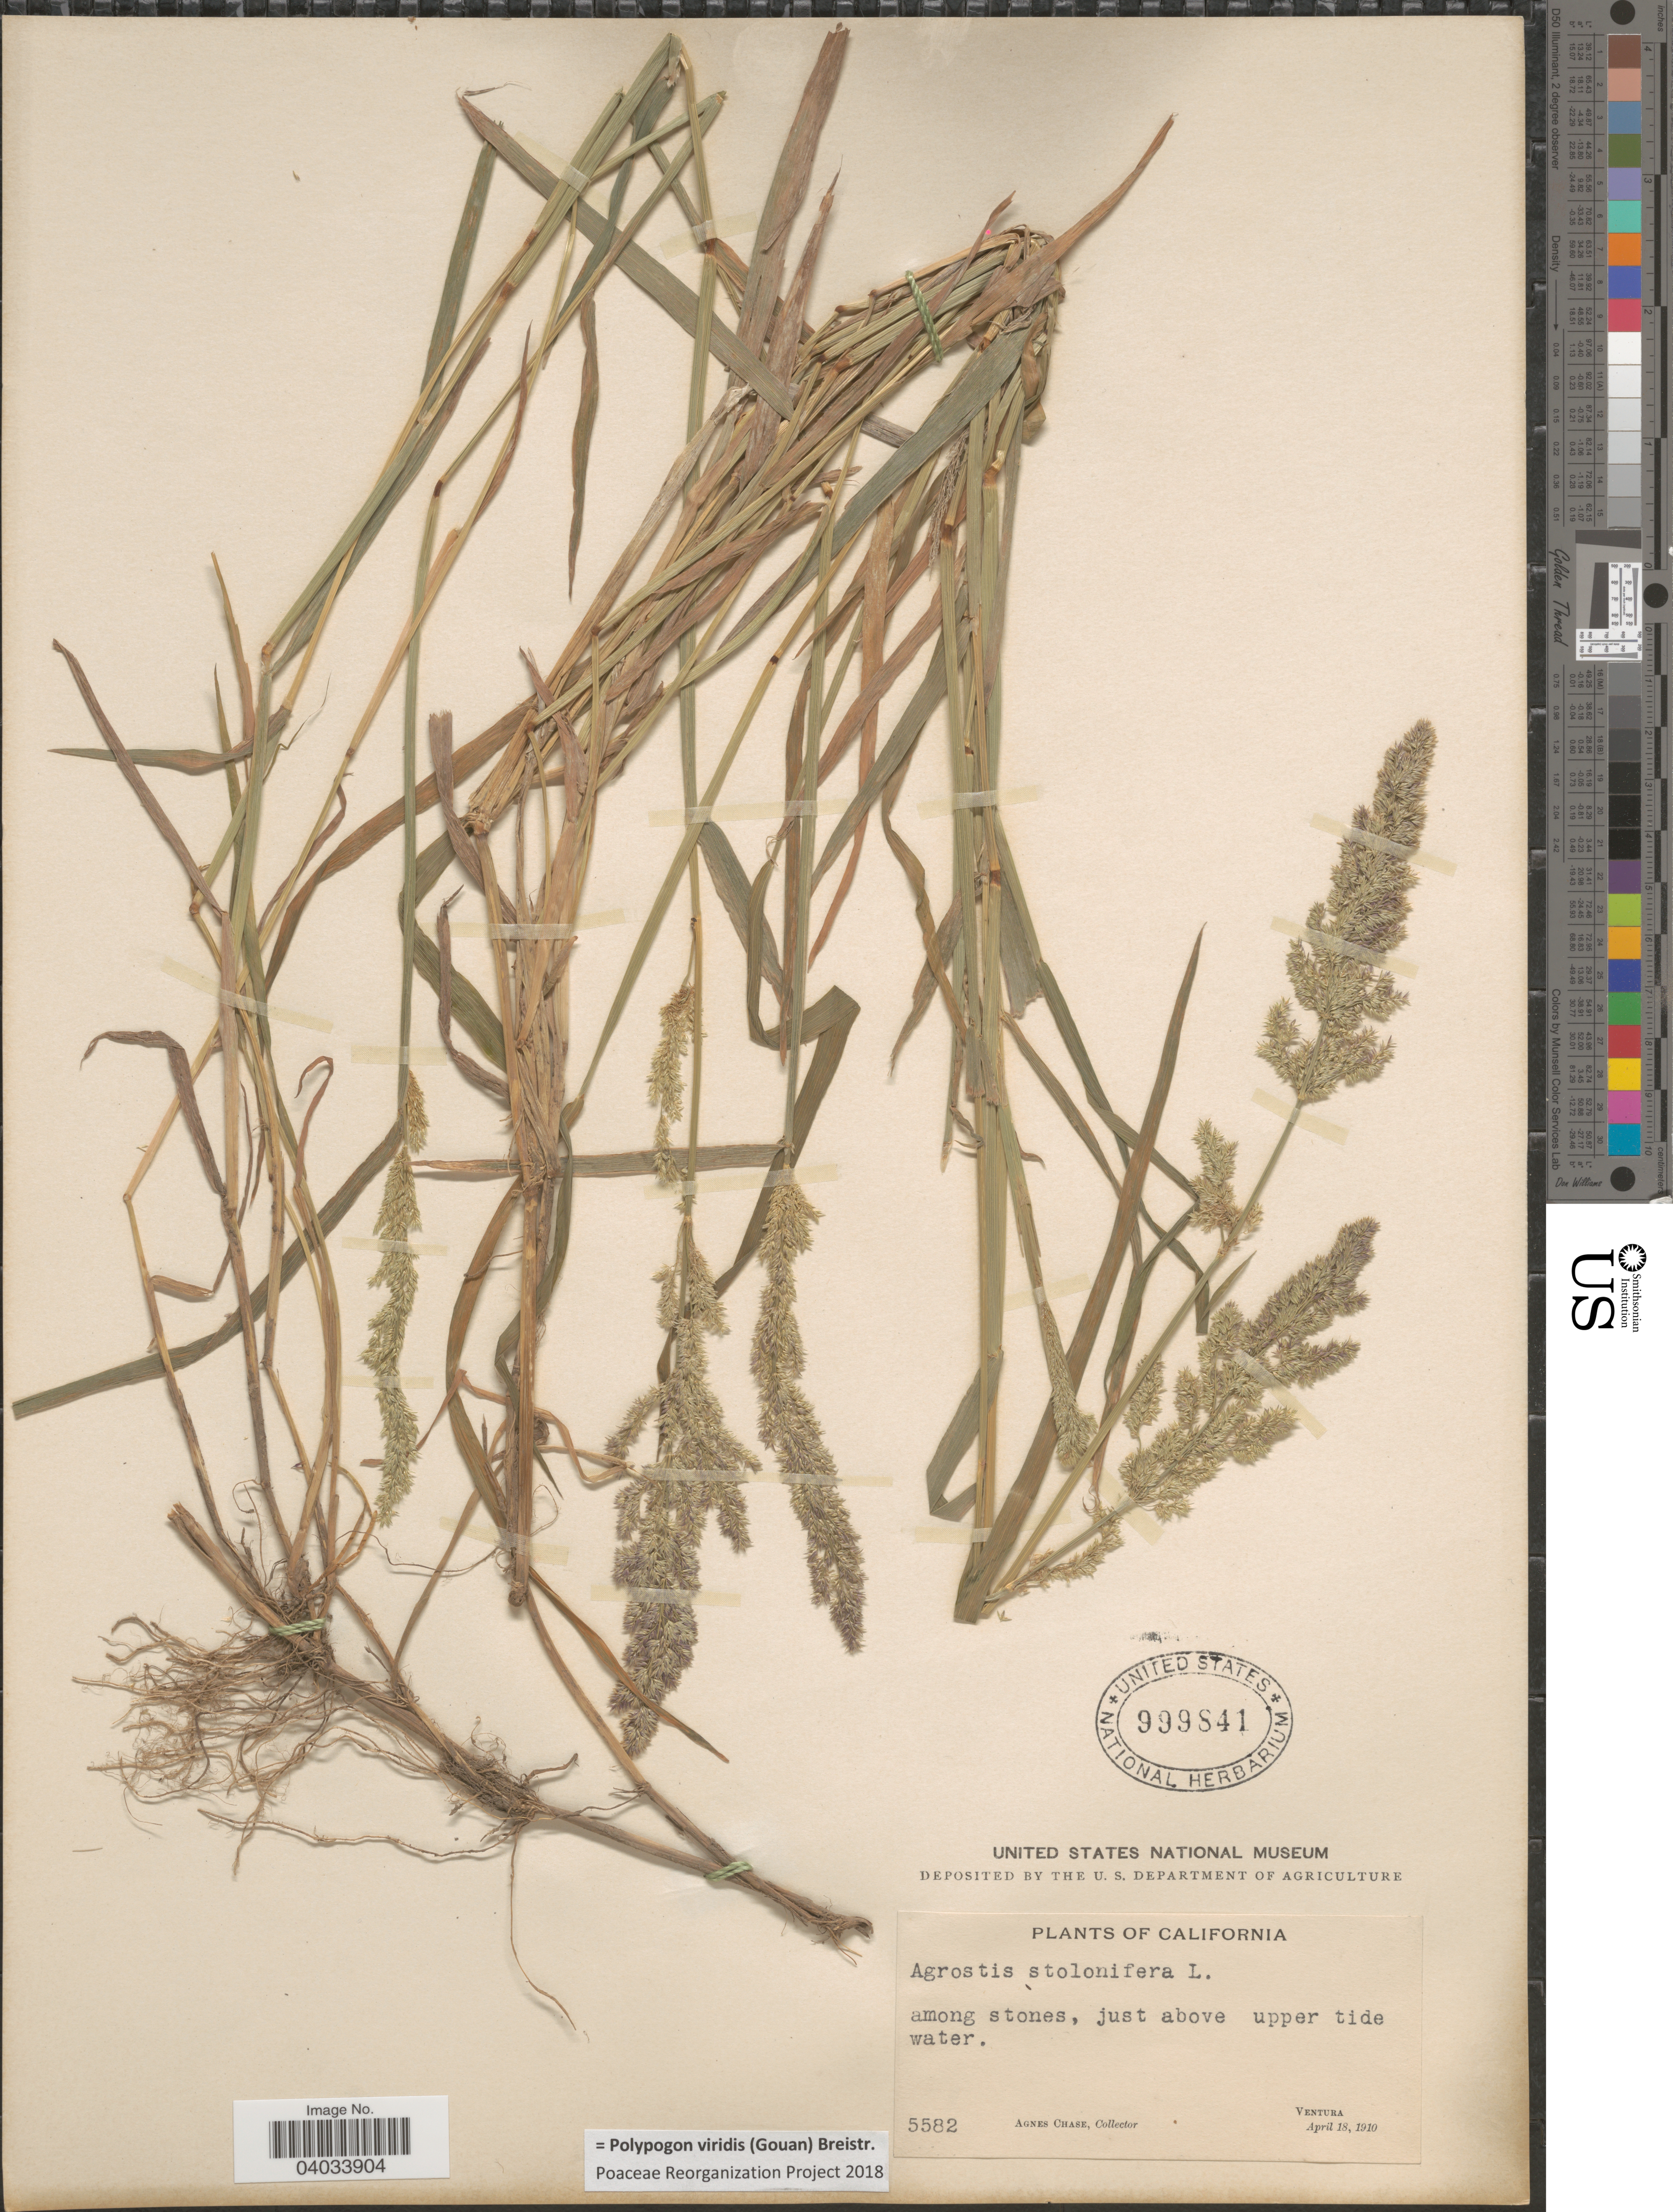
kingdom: Plantae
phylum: Tracheophyta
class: Liliopsida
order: Poales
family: Poaceae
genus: Polypogon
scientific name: Polypogon viridis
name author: (Gouan) Breistroffer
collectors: A. Chase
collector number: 5582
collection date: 1910-04-18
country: United States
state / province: California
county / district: Ventura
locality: Among stones, just above upper tide water. Ventura.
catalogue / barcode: US 999841